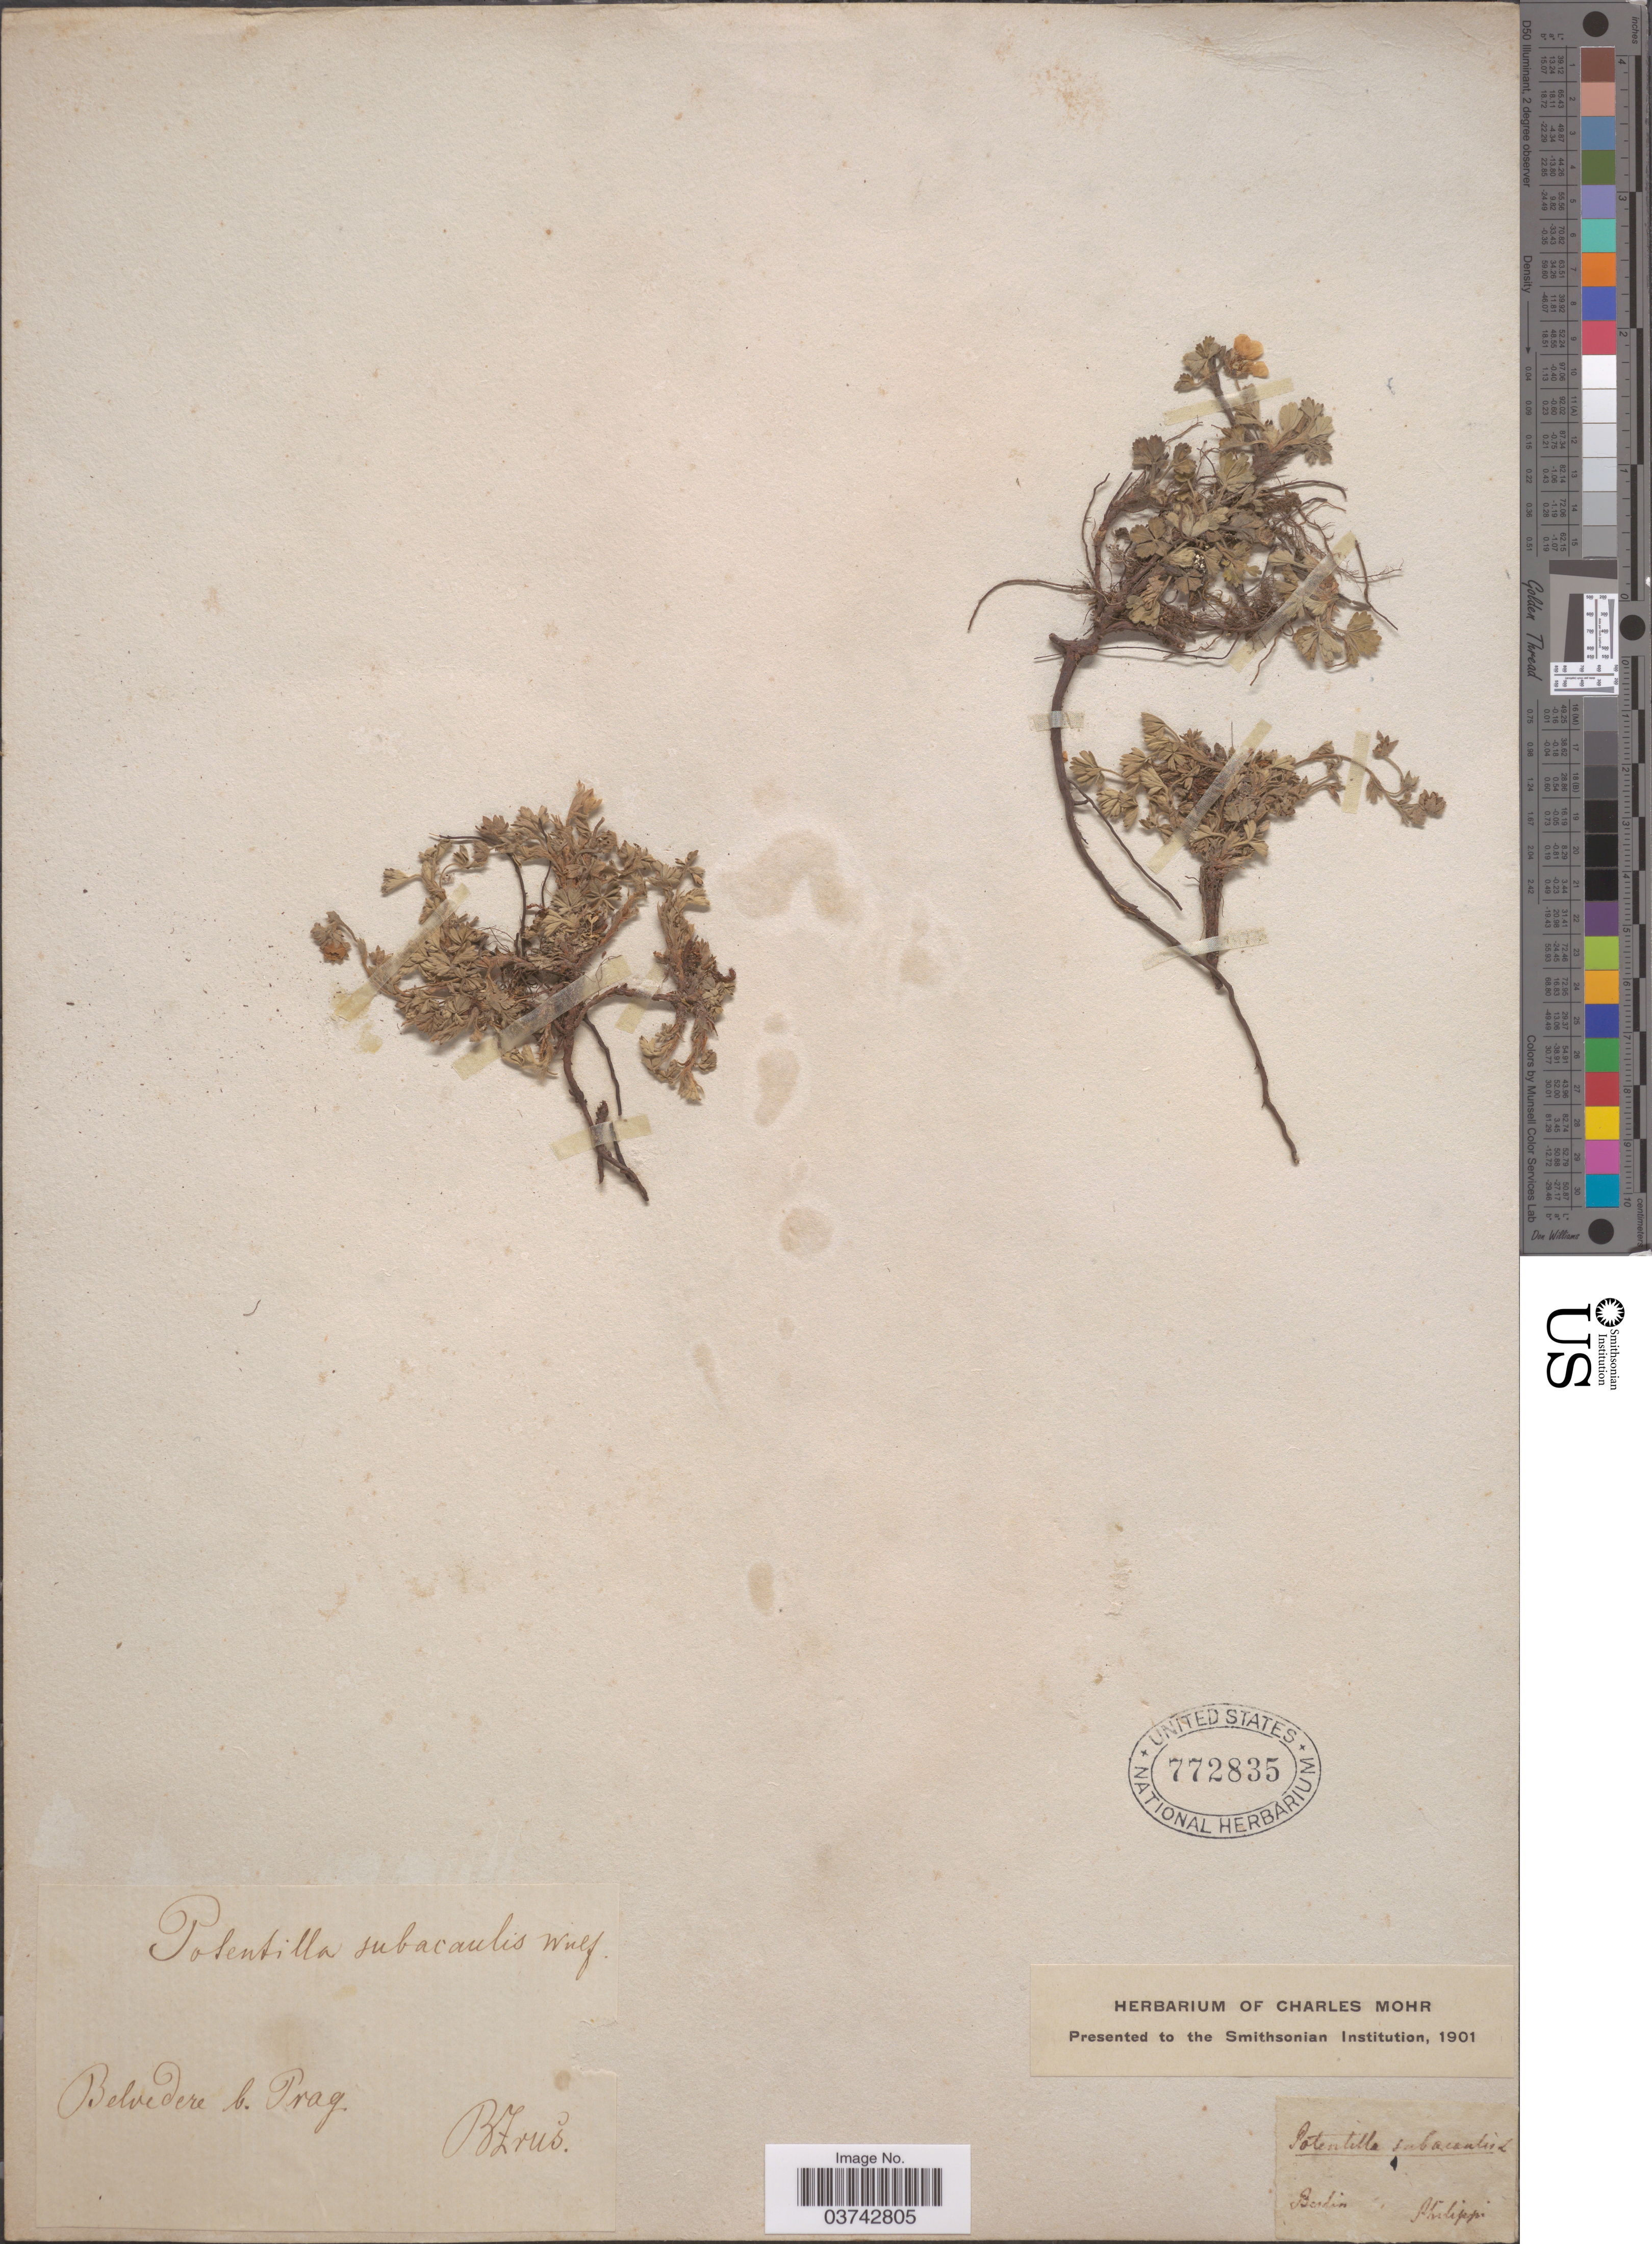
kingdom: Plantae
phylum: Tracheophyta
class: Magnoliopsida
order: Rosales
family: Rosaceae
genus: Potentilla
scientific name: Potentilla subacaulis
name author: L.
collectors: -. Philippi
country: Germany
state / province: Berlin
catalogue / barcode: US 772835-2